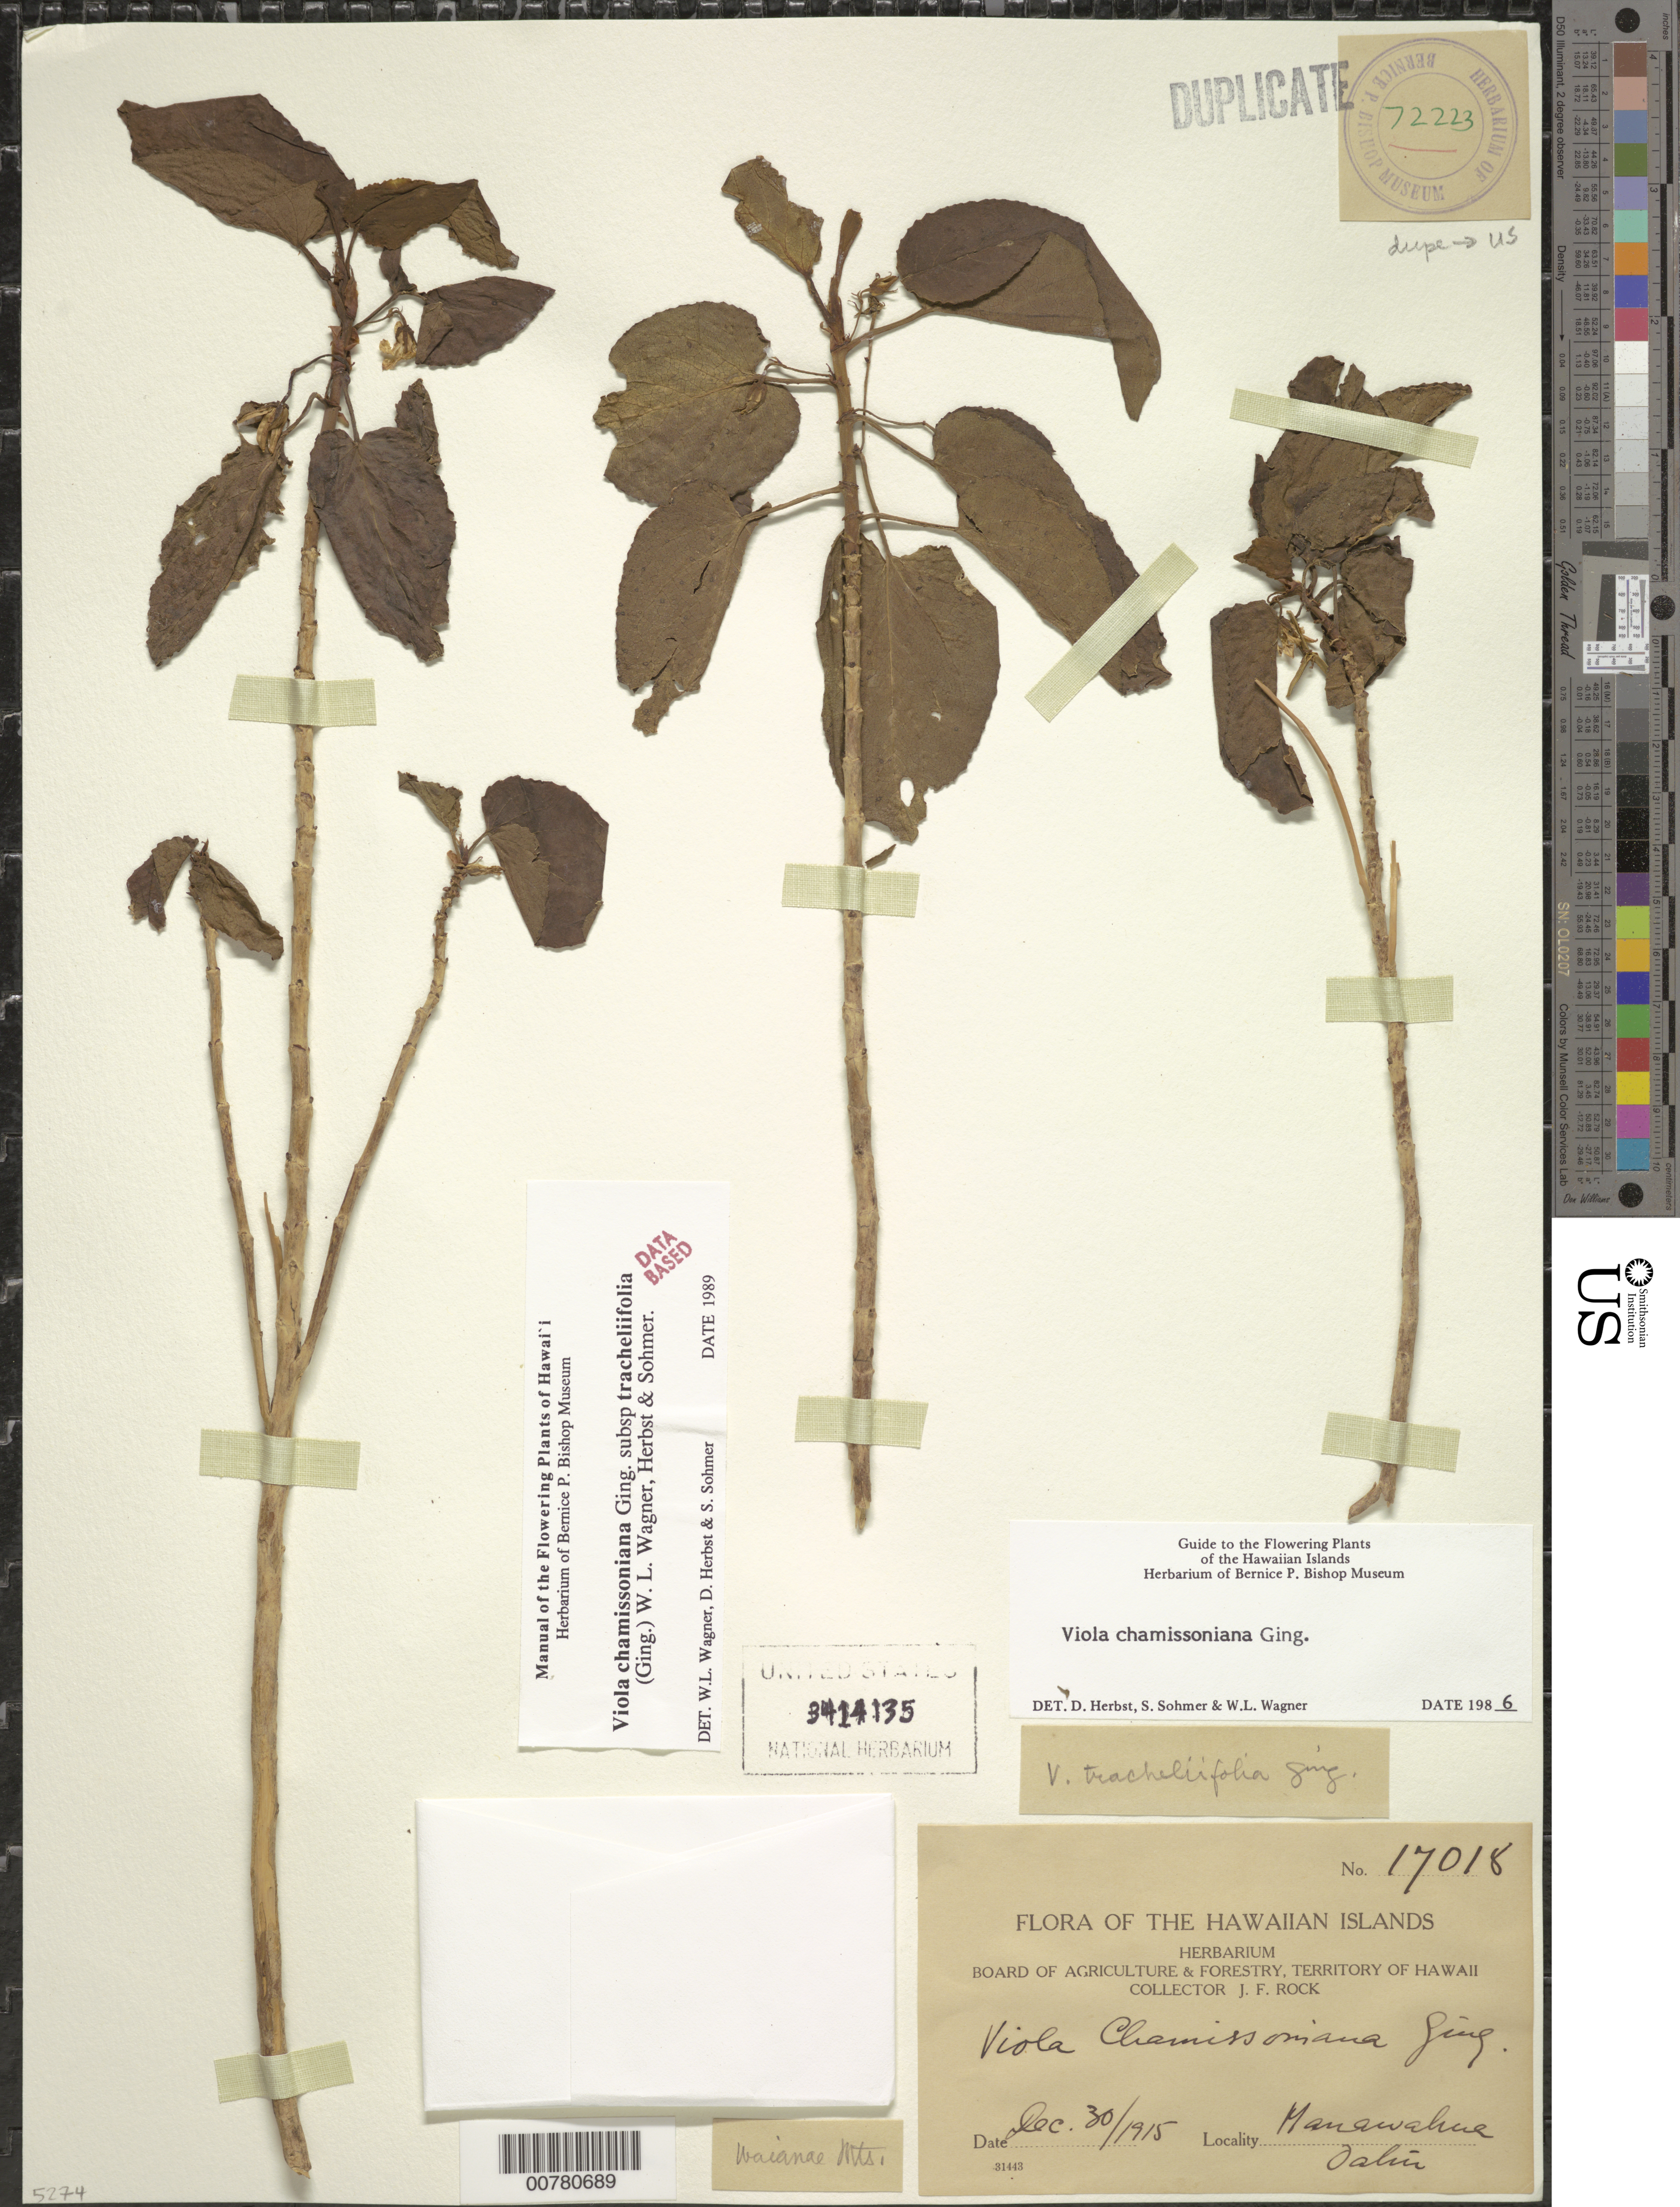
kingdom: Plantae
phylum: Tracheophyta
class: Magnoliopsida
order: Malpighiales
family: Violaceae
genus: Viola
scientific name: Viola chamissoniana subsp. tracheliifolia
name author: (Ging.) W.L. Wagner et al.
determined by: Wagner, W. L.; Herbst, D. R.; Sohmer, S. H.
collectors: J. F. Rock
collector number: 17018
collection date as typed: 30 Dec 1915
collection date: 1915-12-30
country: United States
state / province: Hawaii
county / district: Honolulu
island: Oahu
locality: Waianae Mts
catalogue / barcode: US 3414135